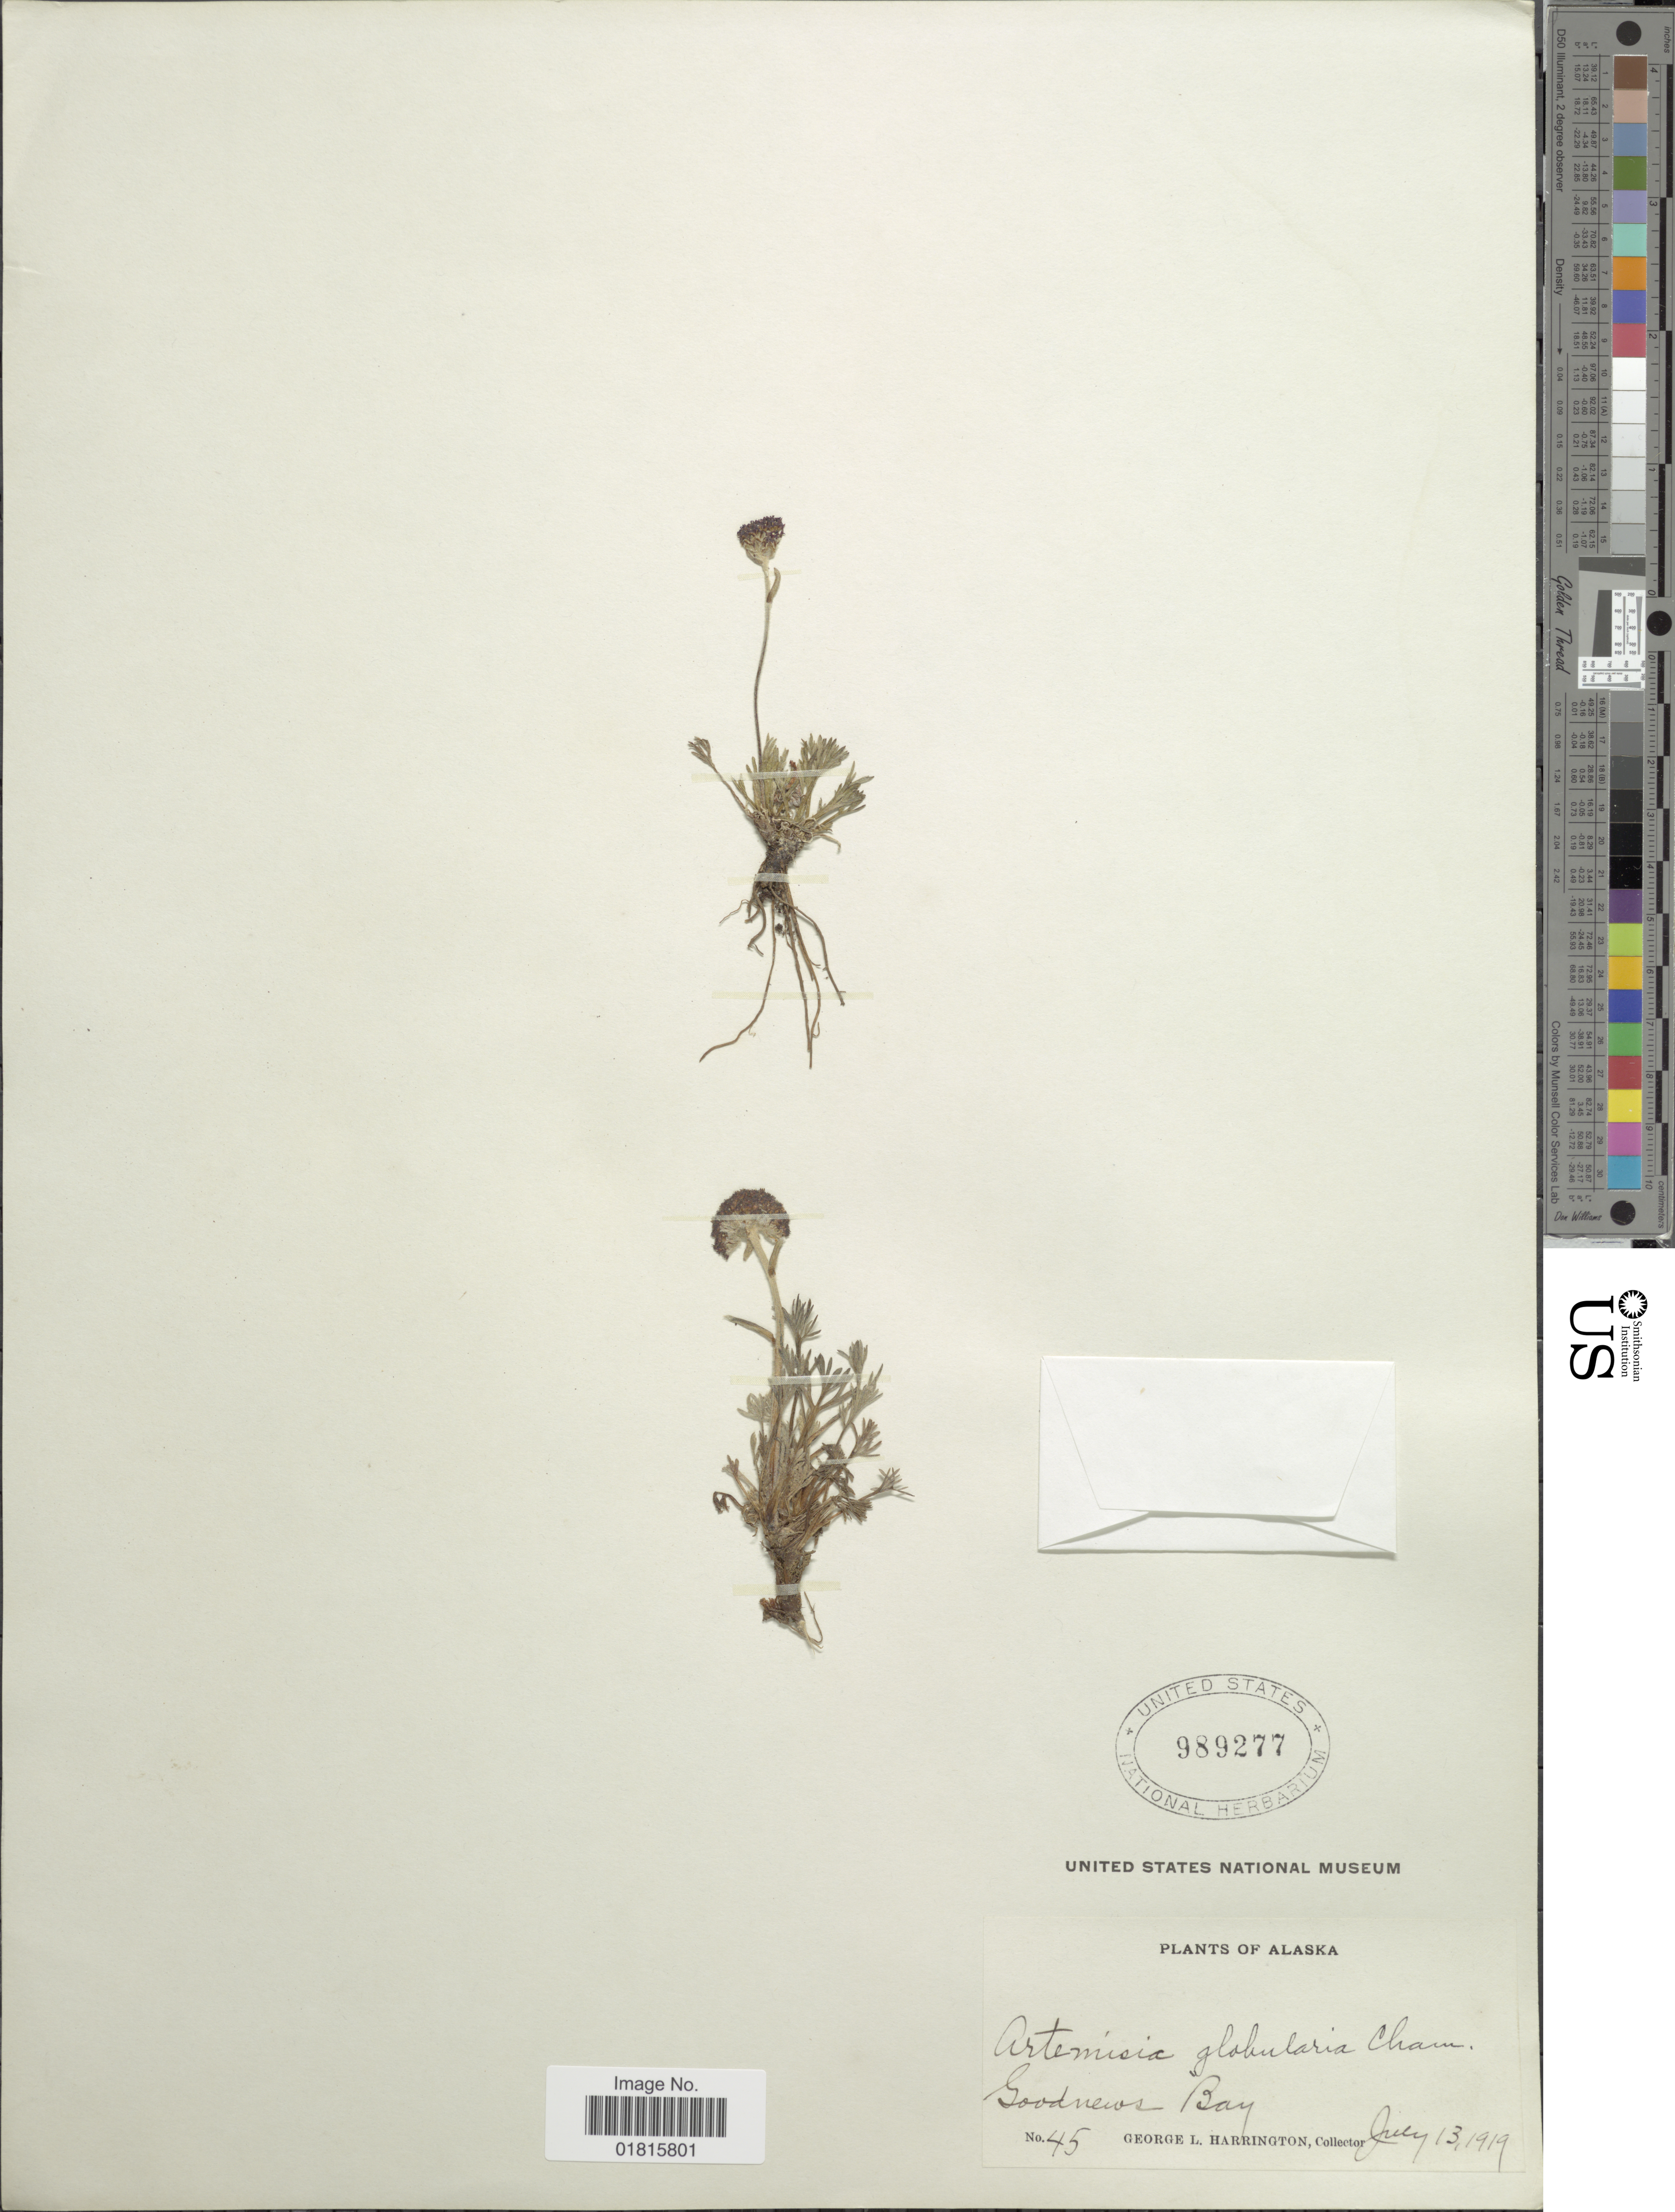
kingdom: Plantae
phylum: Tracheophyta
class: Magnoliopsida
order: Asterales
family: Asteraceae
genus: Artemisia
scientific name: Artemisia globularia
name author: Cham. ex Besser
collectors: G. Harrington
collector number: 45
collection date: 1919-07-13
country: United States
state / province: Alaska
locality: Goodnews Bay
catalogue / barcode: US 989277